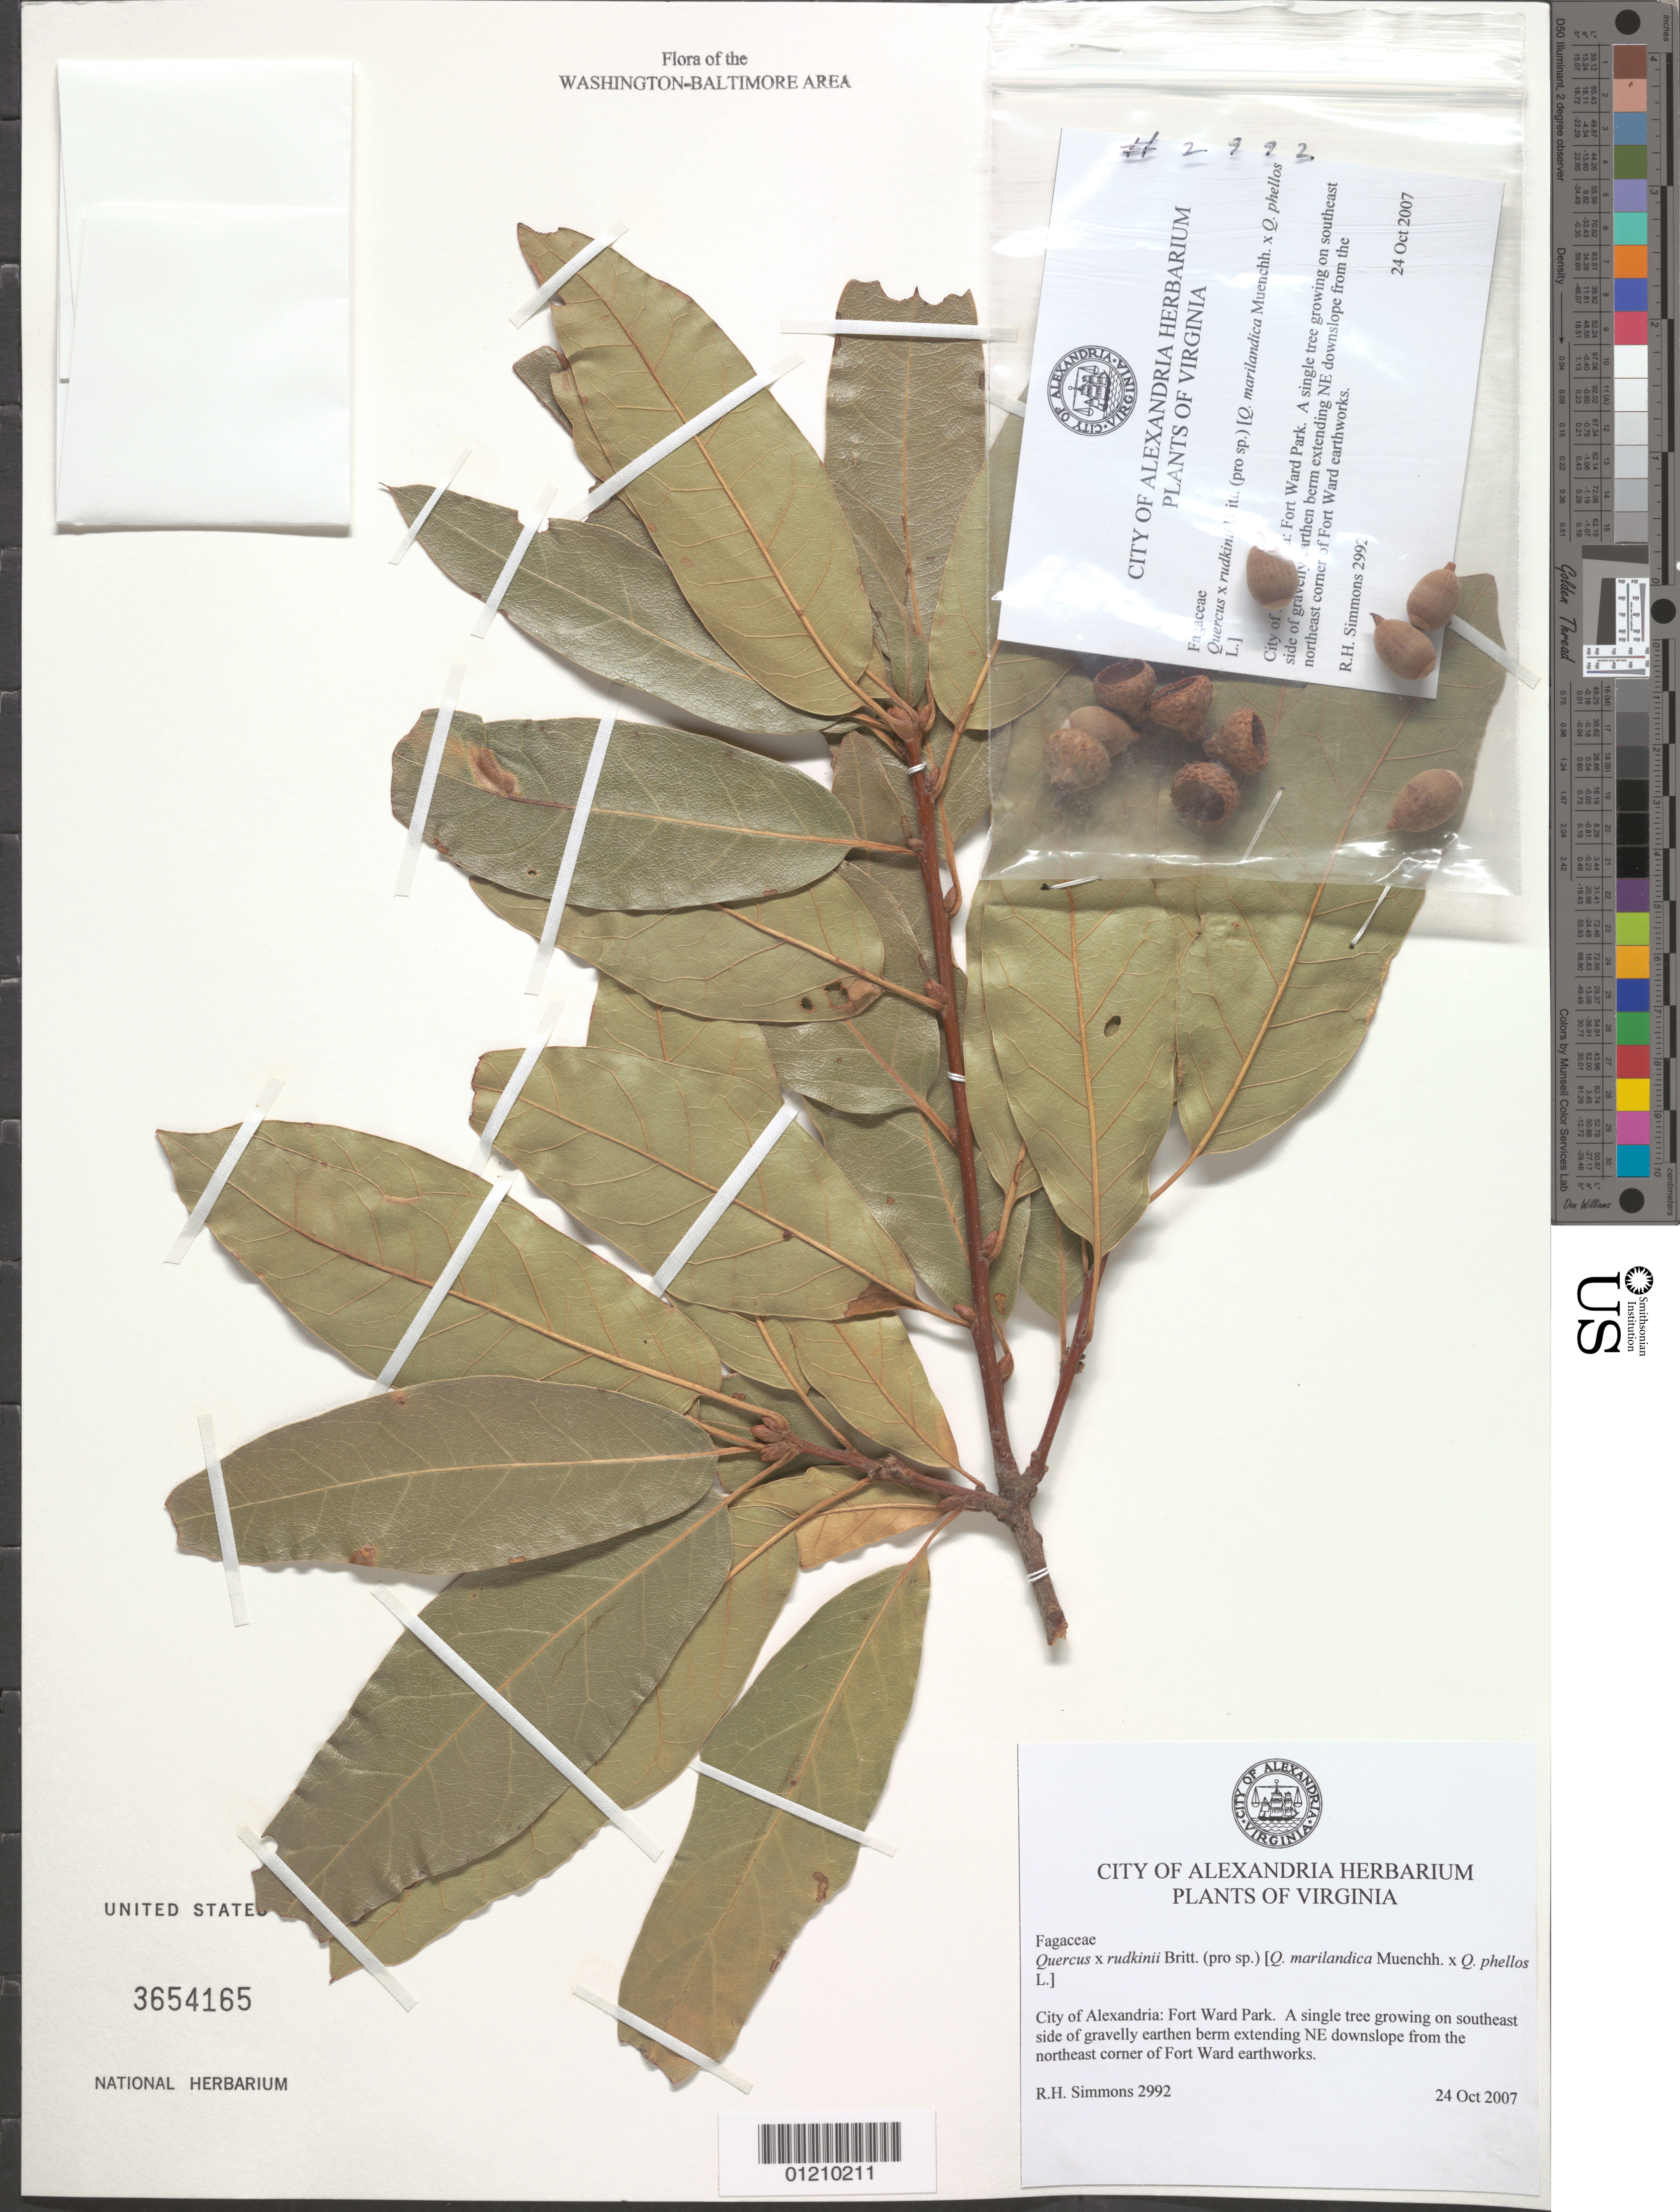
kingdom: Plantae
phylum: Tracheophyta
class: Magnoliopsida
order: Fagales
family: Fagaceae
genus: Quercus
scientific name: Quercus x rudkinii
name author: Britton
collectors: R. H. Simmons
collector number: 2992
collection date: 2007-10-24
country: United States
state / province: Virginia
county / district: City of Alexandria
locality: Fort Wand Park. Growing on southeast side of gravelly earthen berm extending NE downslope from the northeast corner of Fort Wand earthworks.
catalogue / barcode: US 3654165